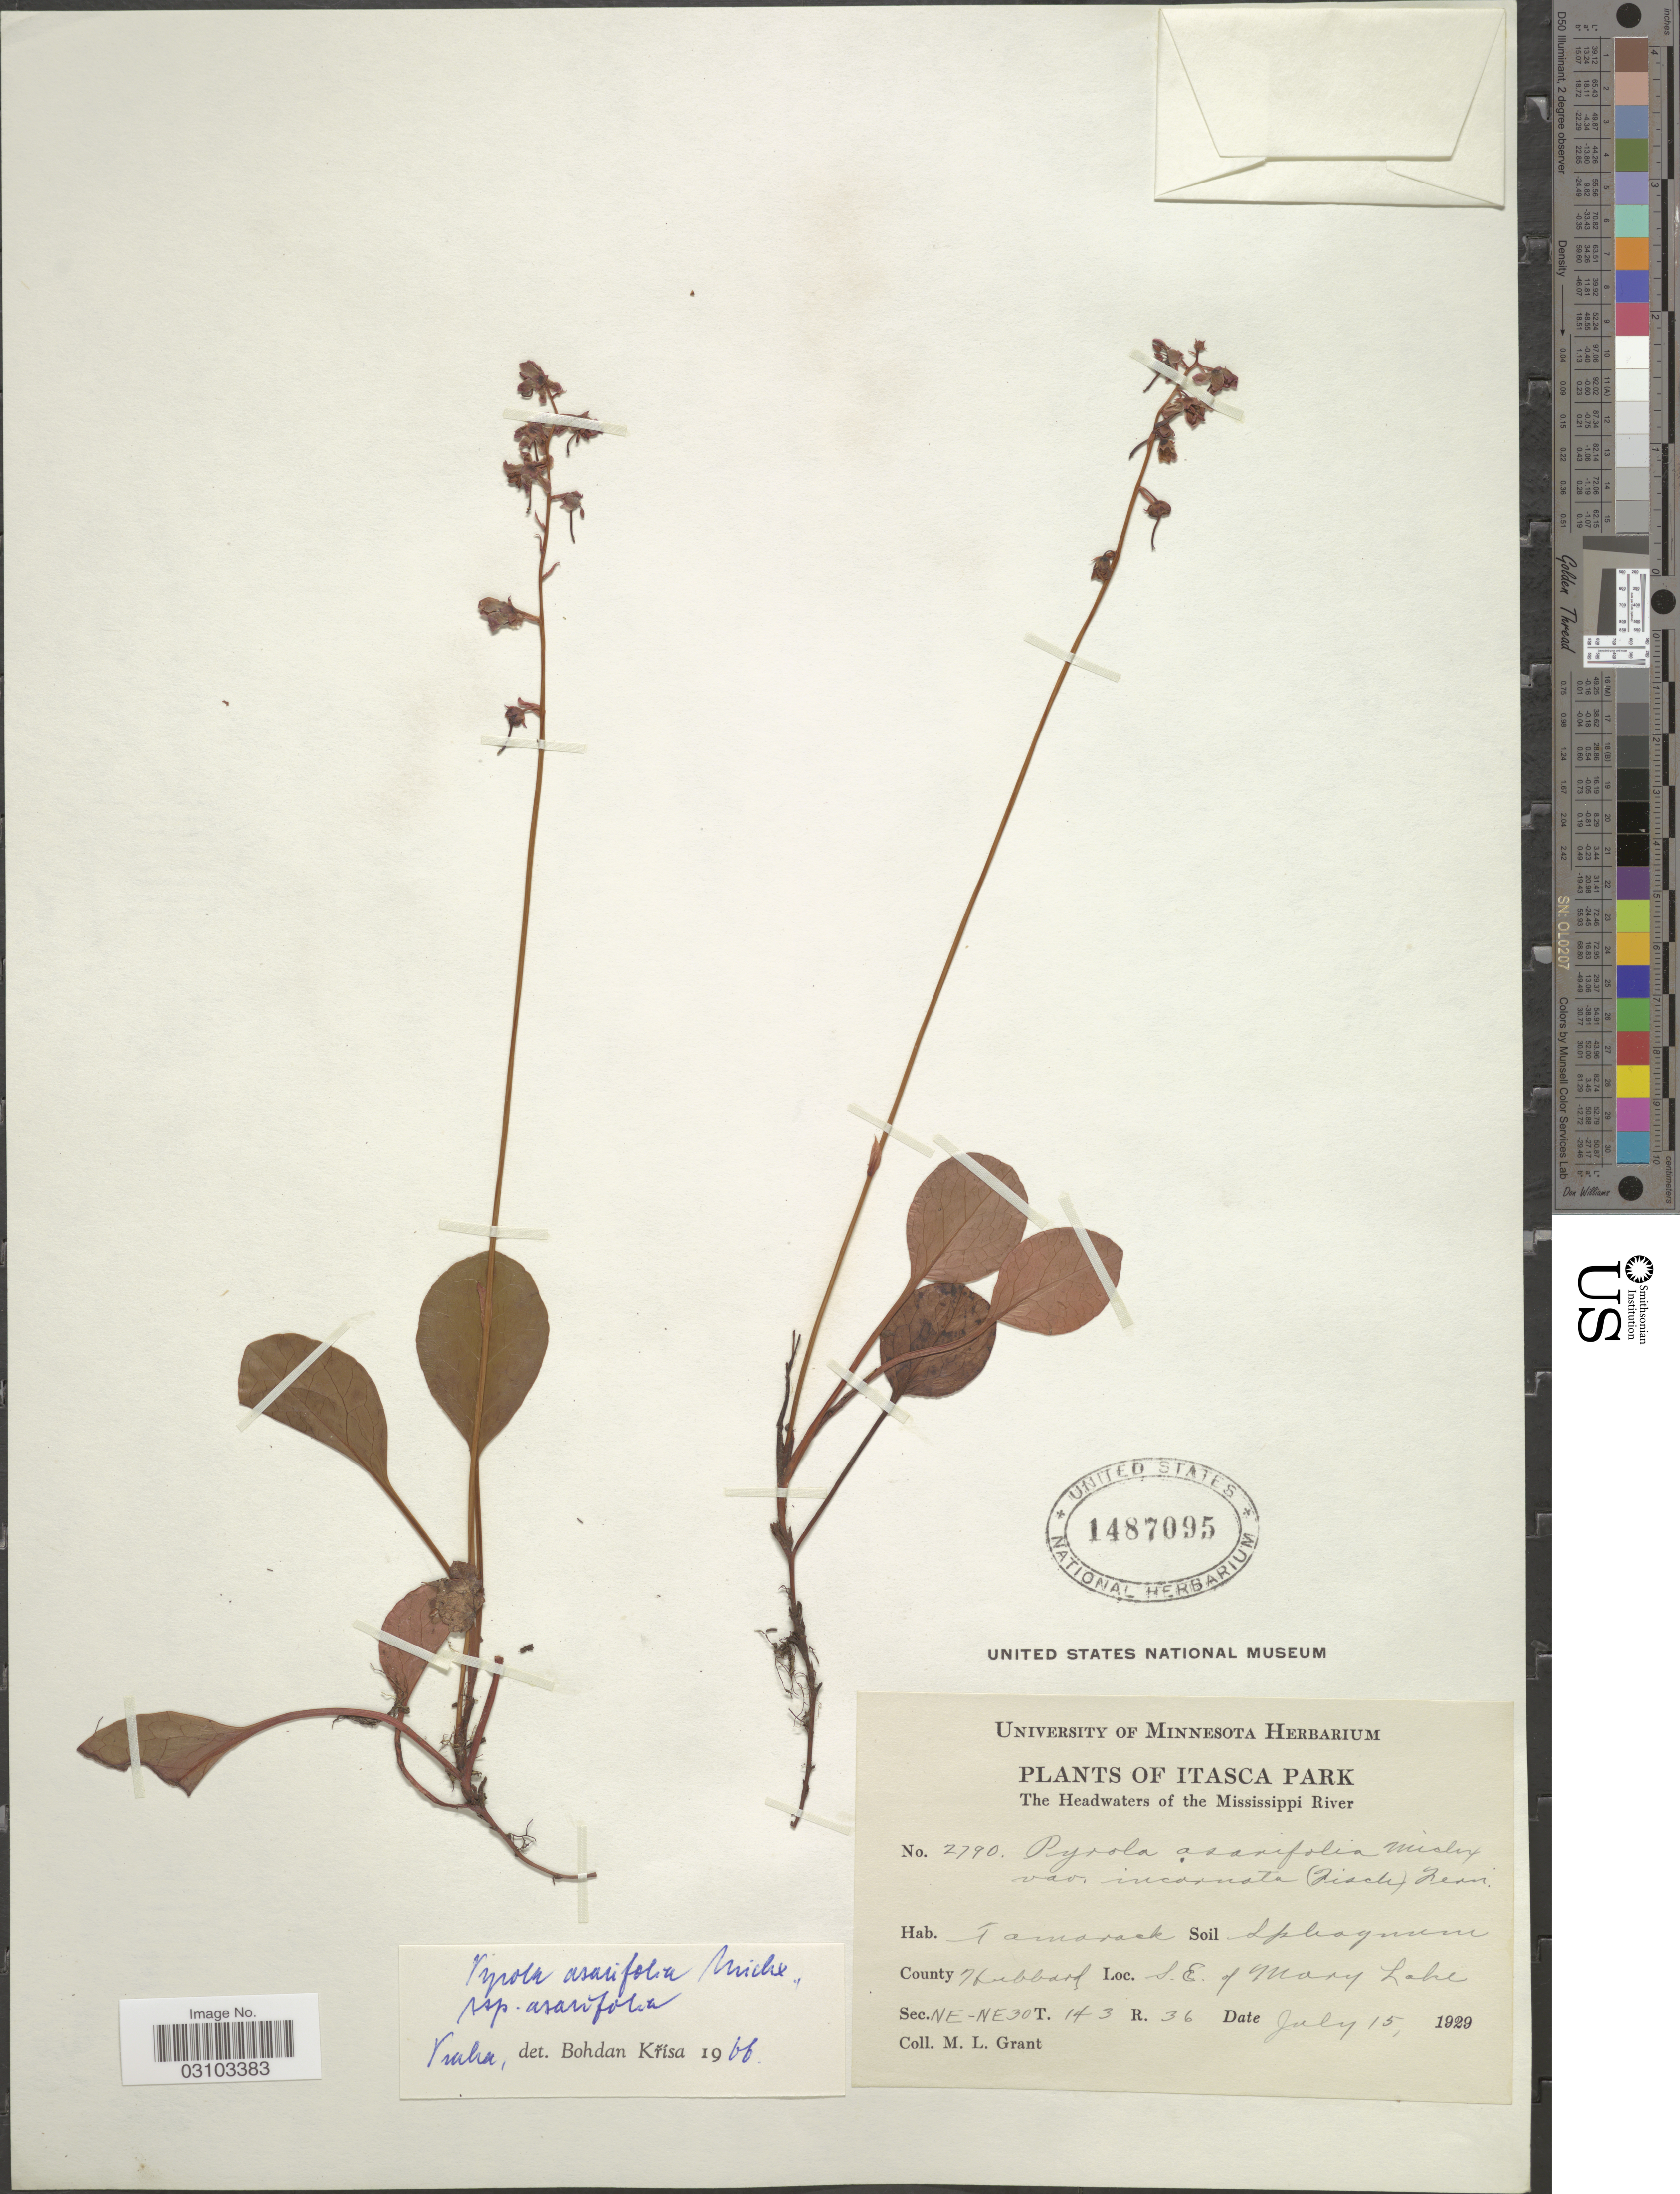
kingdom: Plantae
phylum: Tracheophyta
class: Magnoliopsida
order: Ericales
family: Ericaceae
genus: Pyrola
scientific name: Pyrola asarifolia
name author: Michx.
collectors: M. L. Grant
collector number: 2790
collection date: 1929-07-15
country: United States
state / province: Minnesota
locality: Itasca Park, The Headwaters of the Mississippi River, Tamarack, County Hubbard, S.E. of Mary Lake, Sec. NE-NE30 T143 R36.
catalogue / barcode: US 1487095